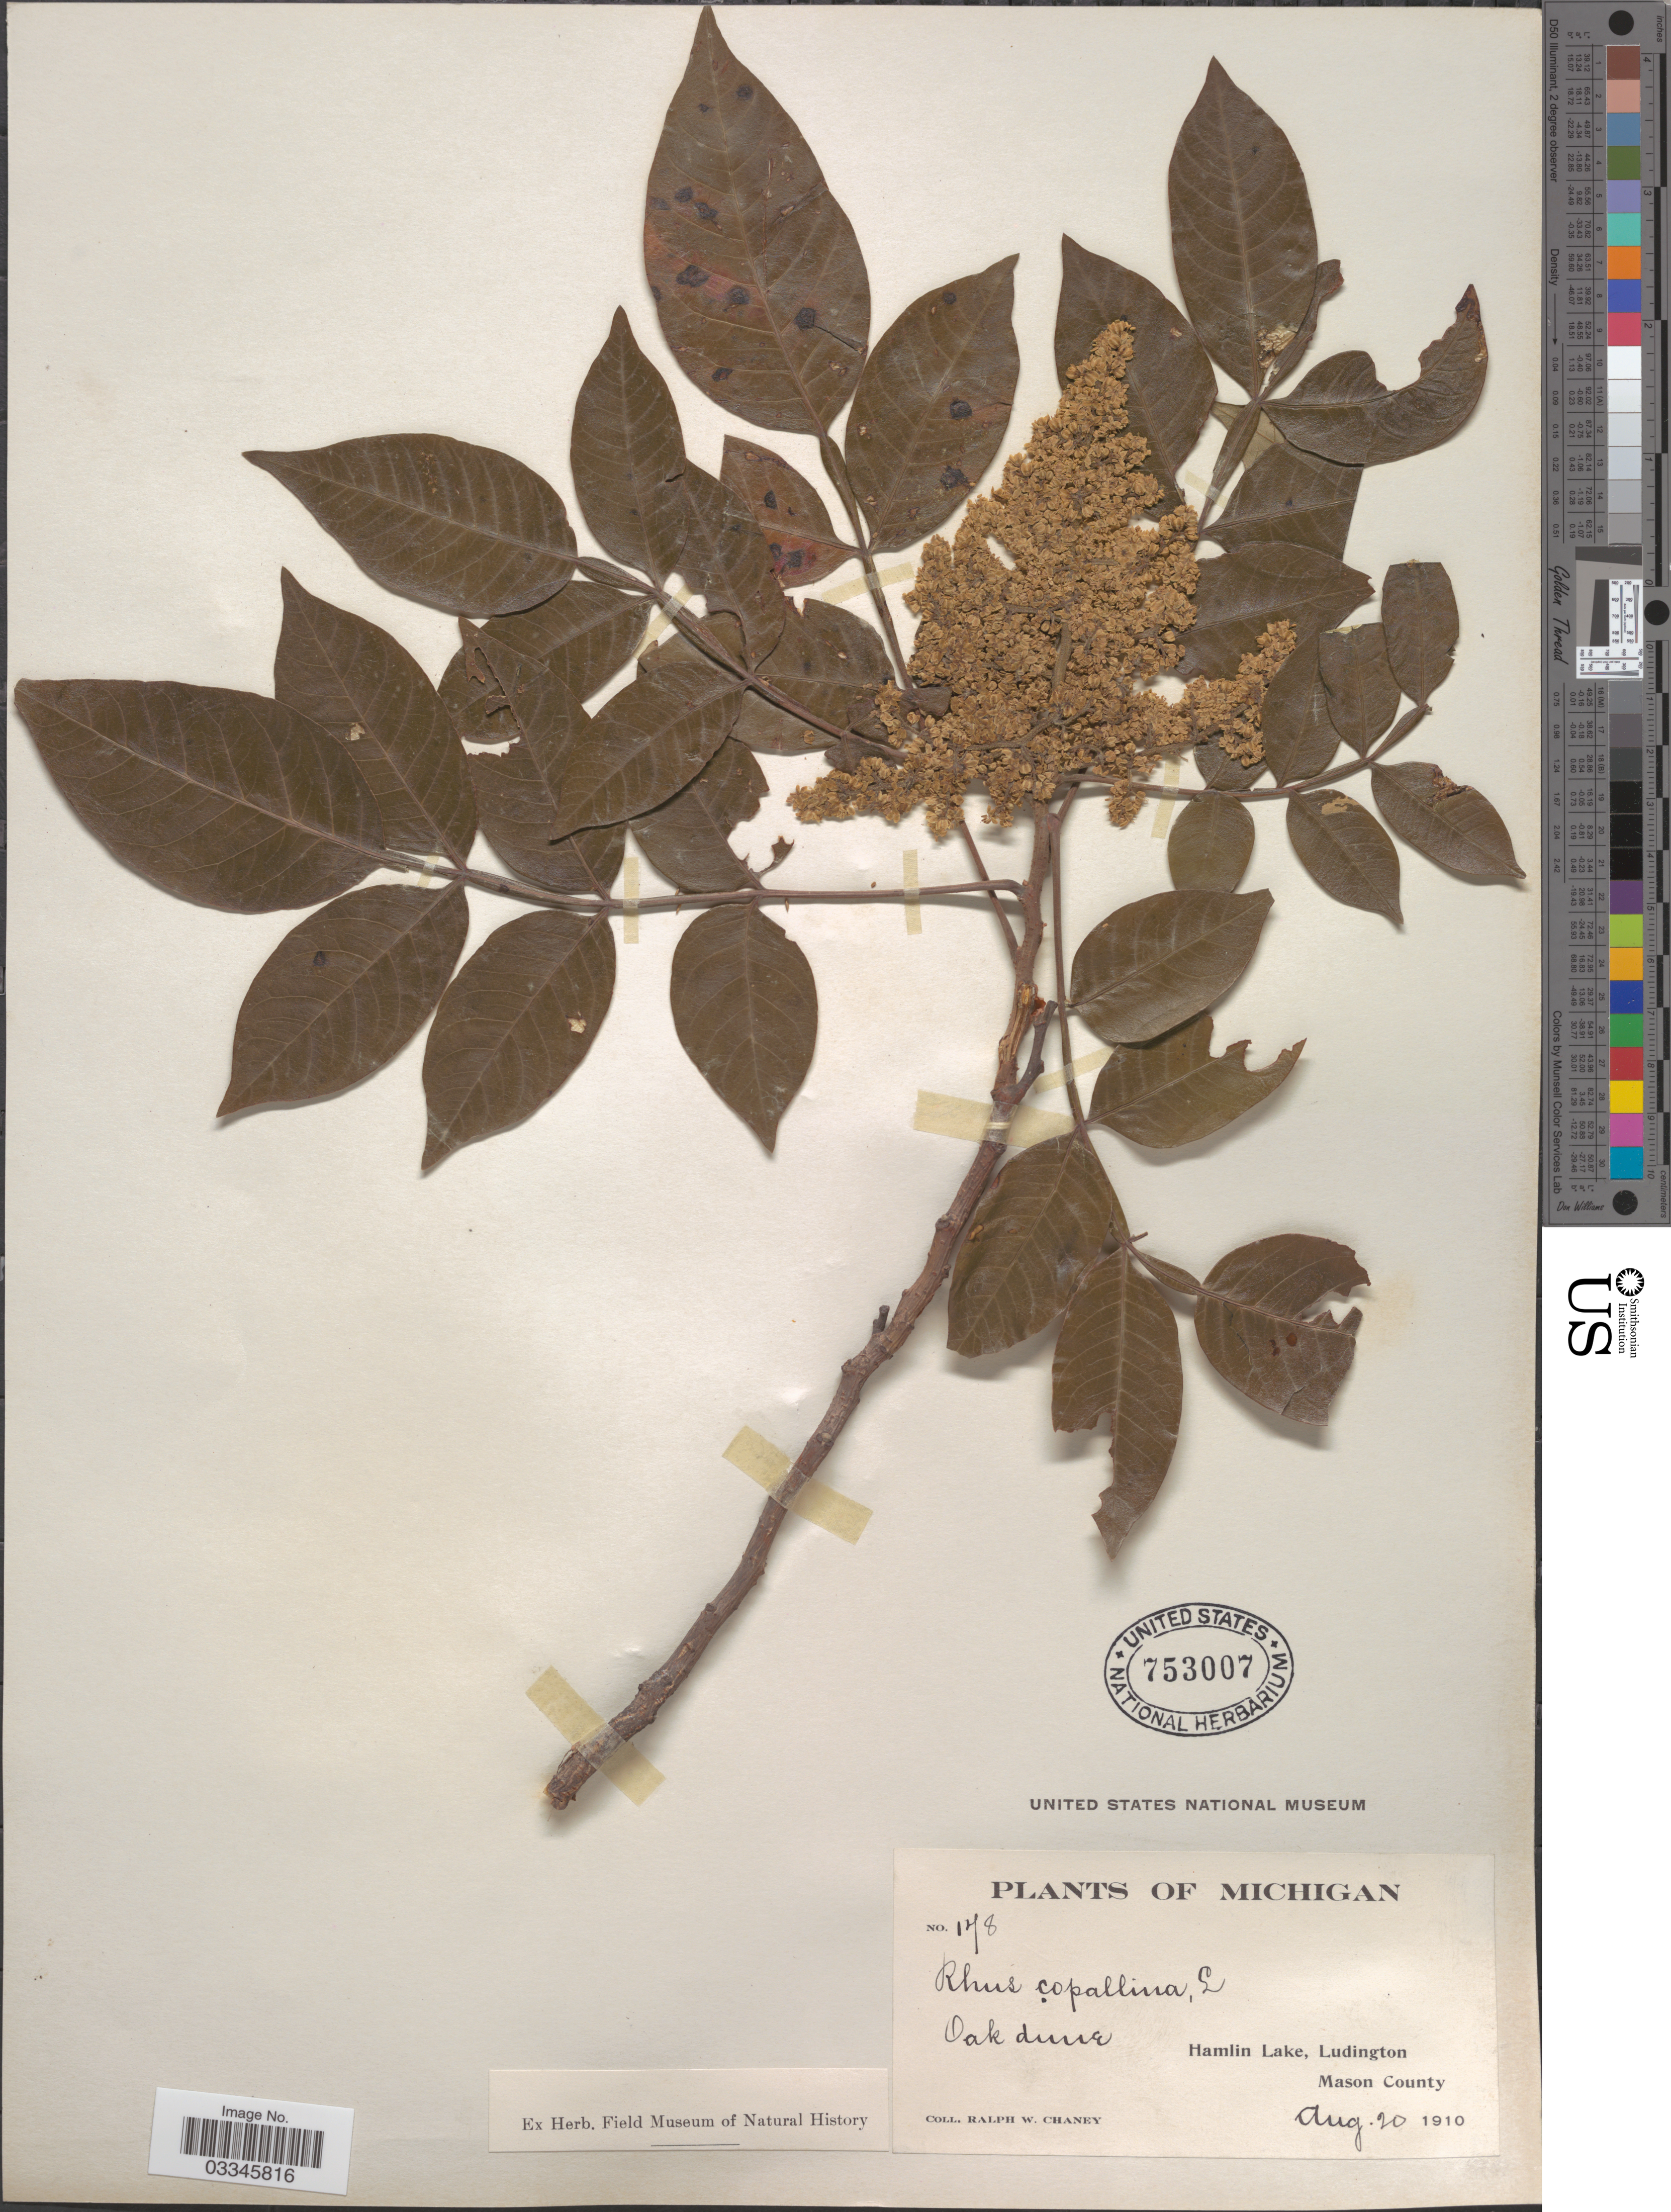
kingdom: Plantae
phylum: Tracheophyta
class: Magnoliopsida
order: Sapindales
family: Anacardiaceae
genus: Rhus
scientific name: Rhus copallinum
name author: L.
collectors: R. Chaney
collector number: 178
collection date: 1910-08-20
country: United States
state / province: Michigan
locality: Oak dune. Hamlin Lake, Ludington, Mason County.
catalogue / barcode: US 753007